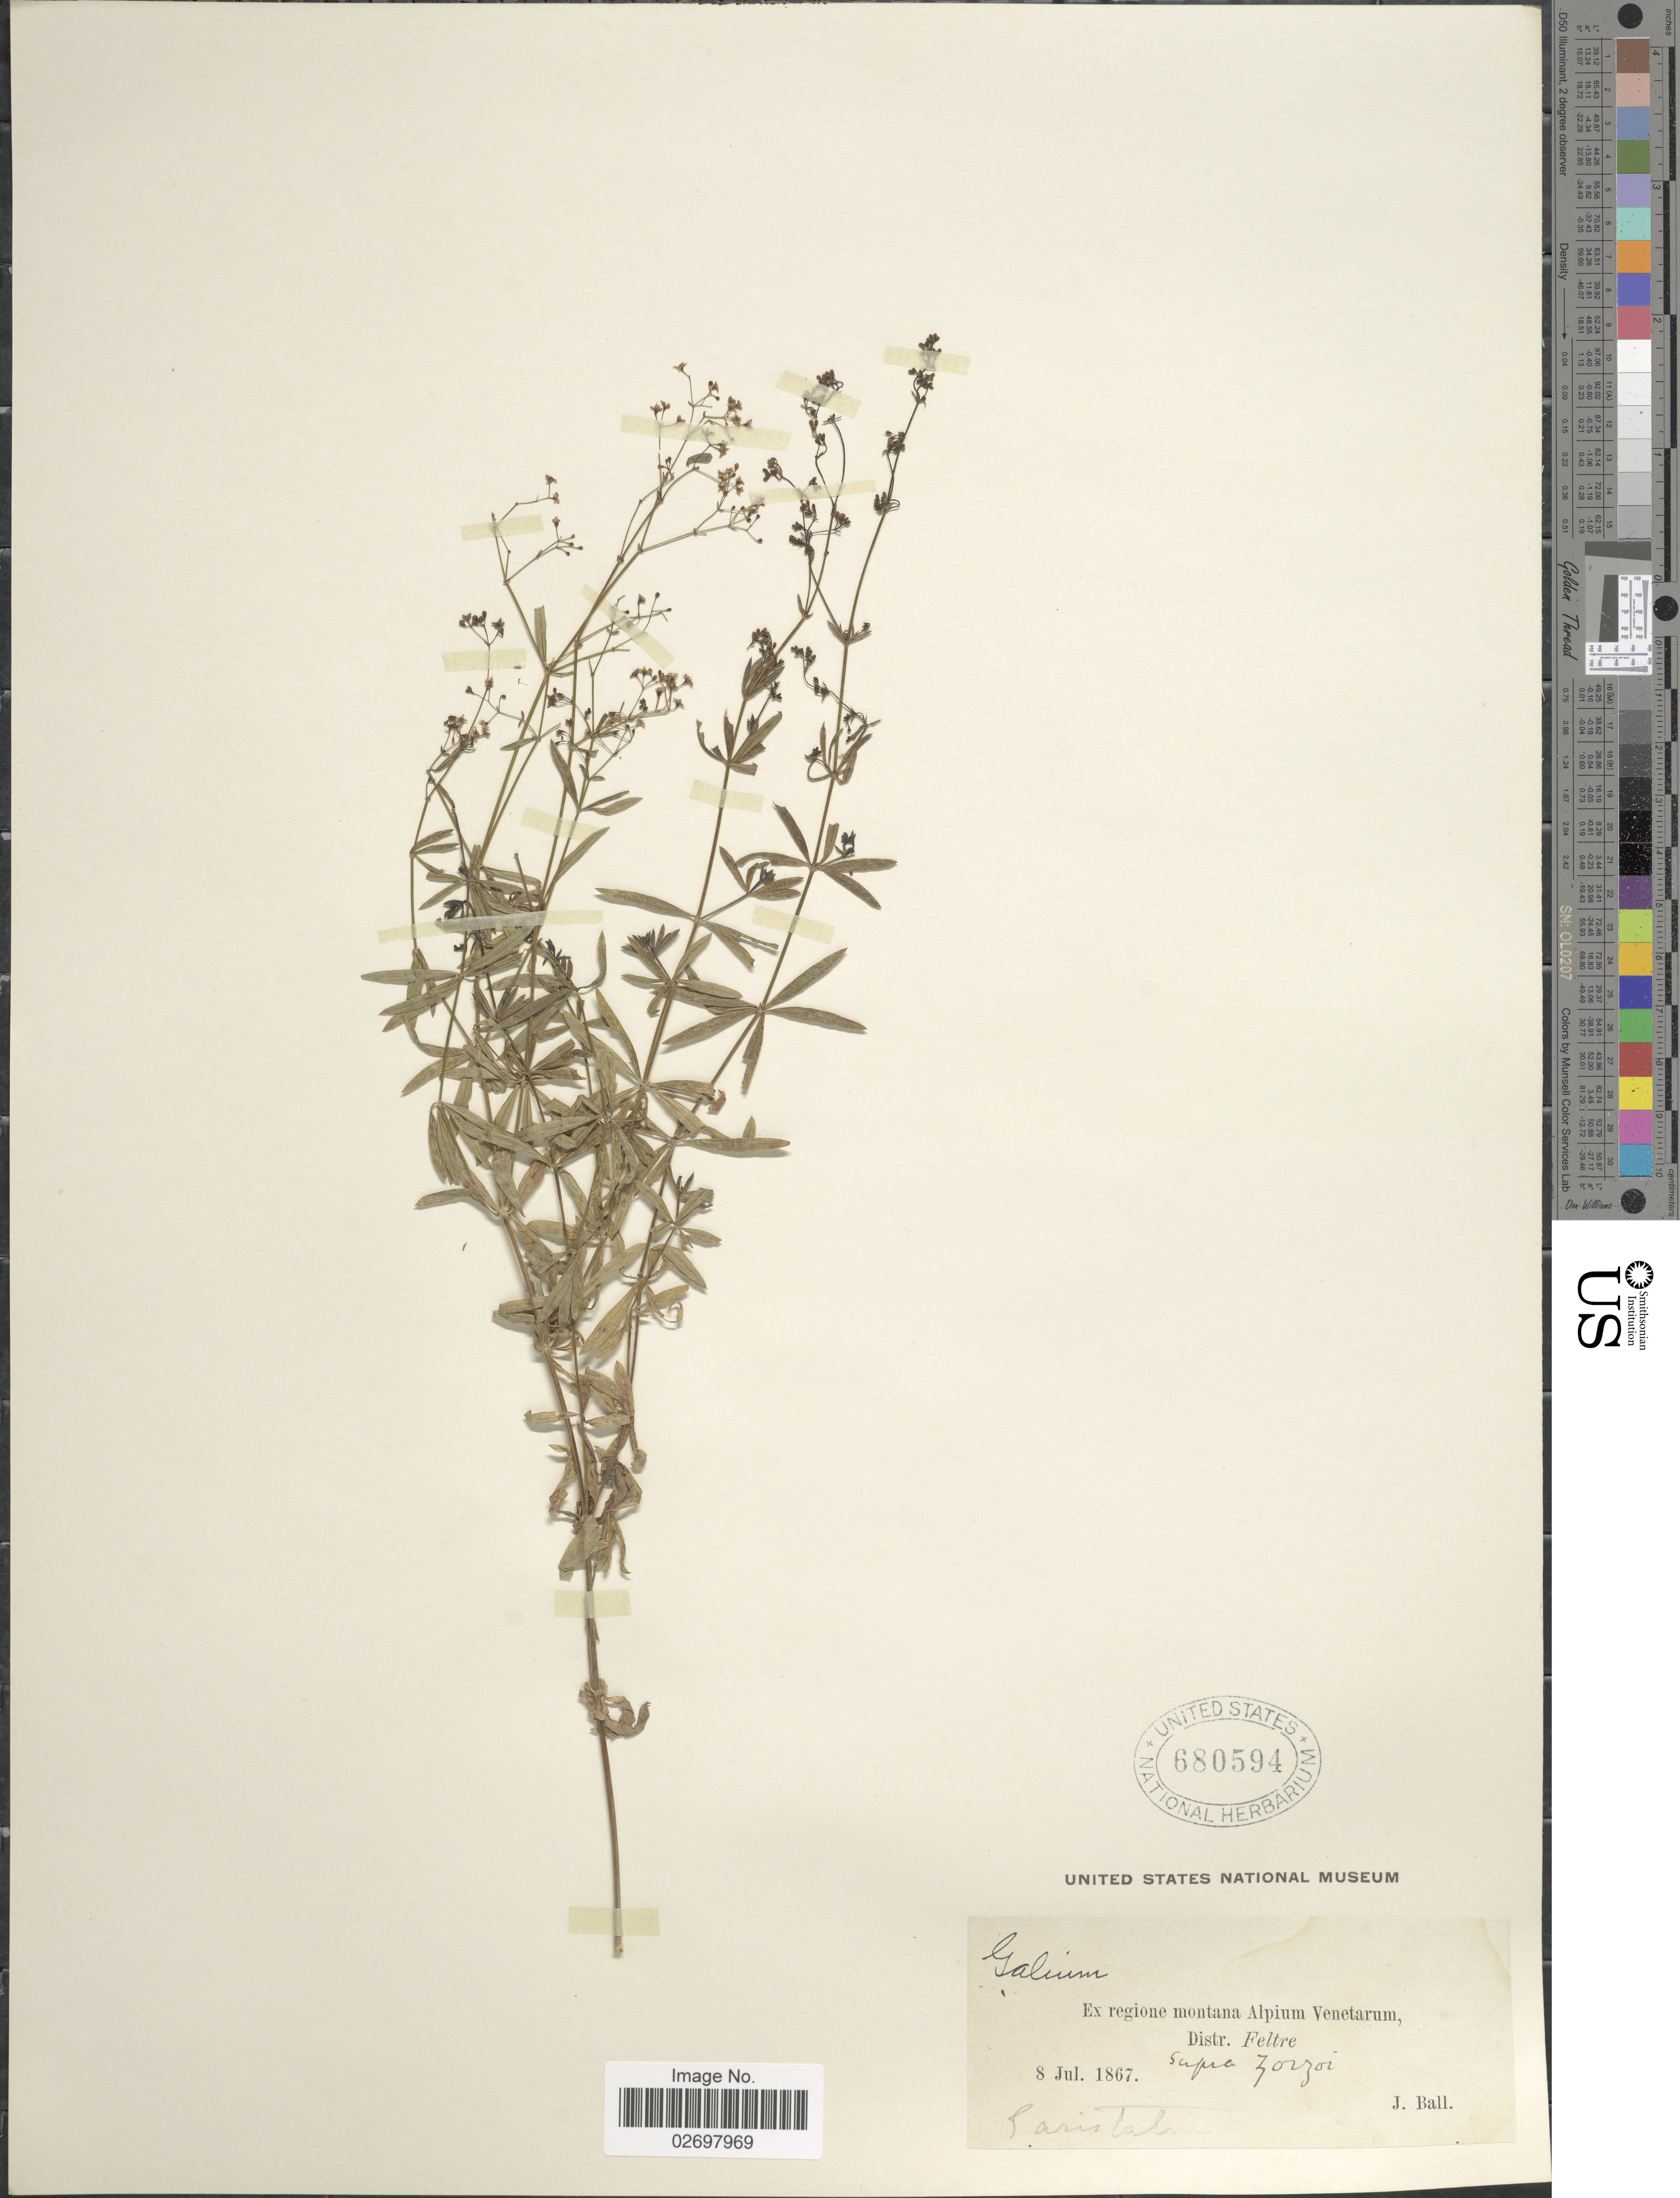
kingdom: Plantae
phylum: Tracheophyta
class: Magnoliopsida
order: Gentianales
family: Rubiaceae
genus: Galium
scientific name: Galium sp.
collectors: J. Ball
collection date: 1867-07-08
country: Italy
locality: Ex regione montana Alpium Venetarum Distr. Feltre, supra Zorzoi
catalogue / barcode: US 680594